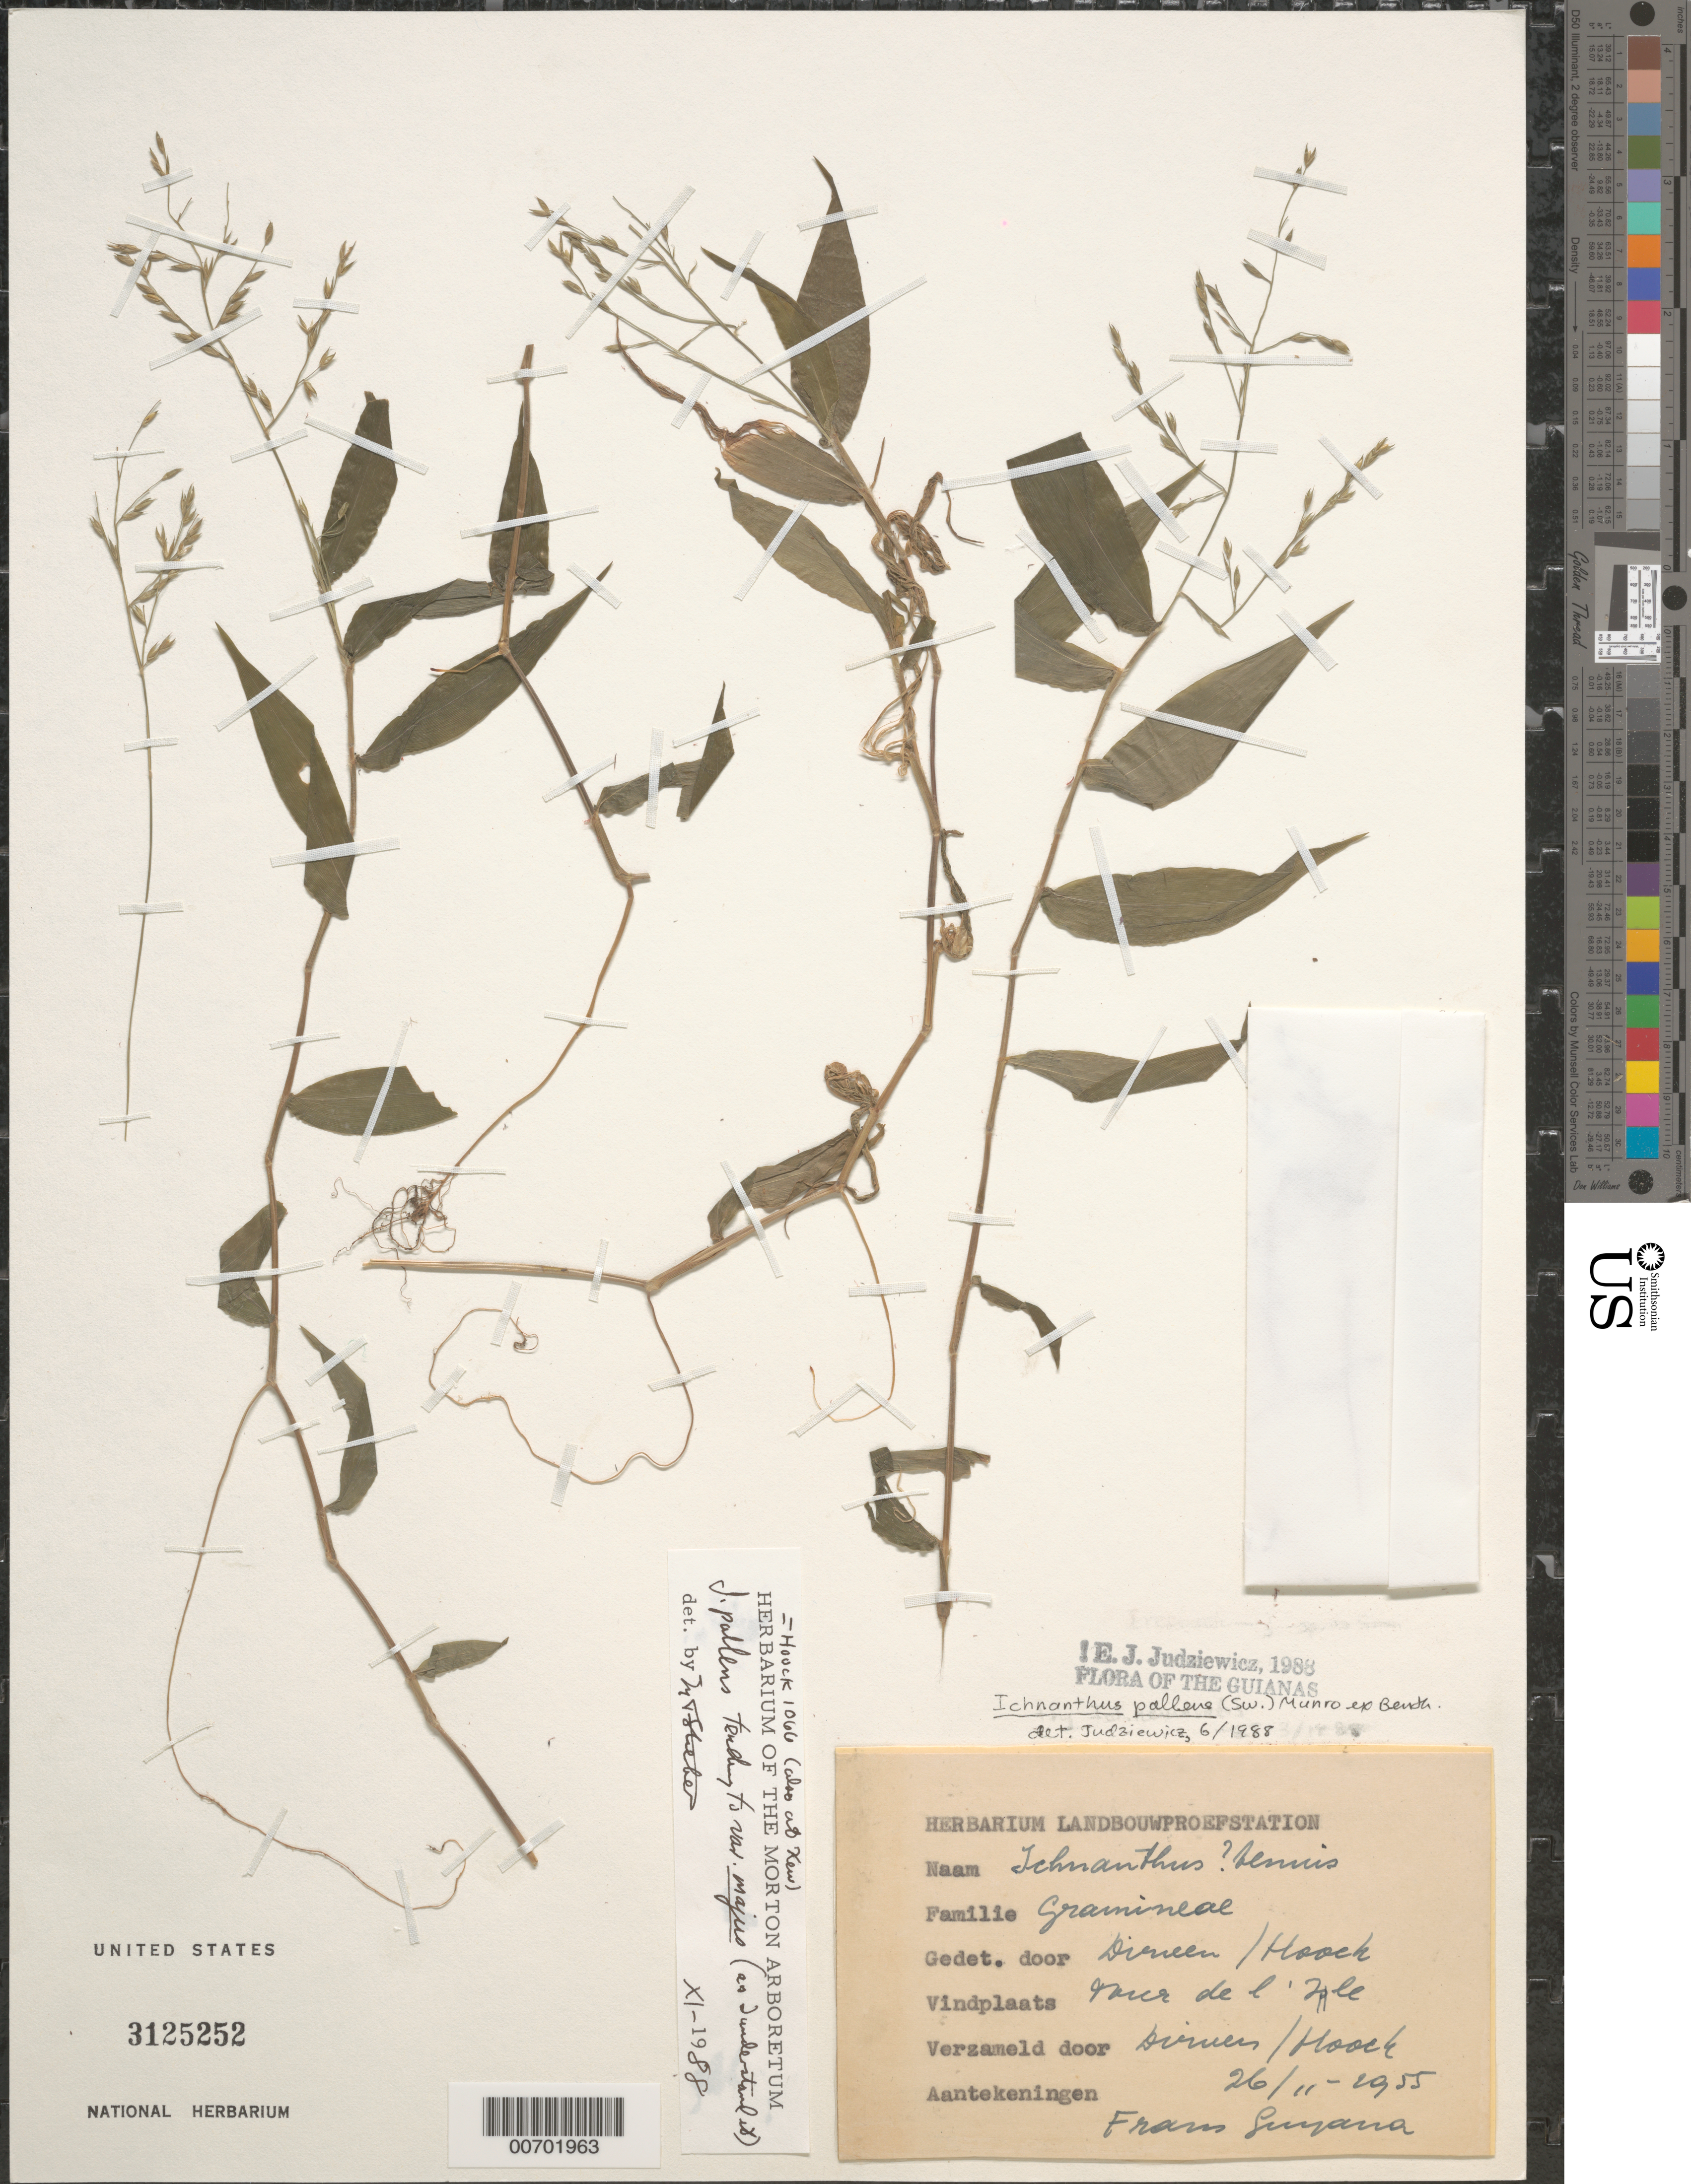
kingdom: Plantae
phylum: Tracheophyta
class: Liliopsida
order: Poales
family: Poaceae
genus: Ichnanthus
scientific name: Ichnanthus pallens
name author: (Sw.) Munro ex Benth.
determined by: Judziewicz, E. J.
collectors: J. Dirven & J. Hoock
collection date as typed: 26-Nov-55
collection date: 1955-11-26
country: French Guiana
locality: Tour de l'Isle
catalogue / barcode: US 3125252